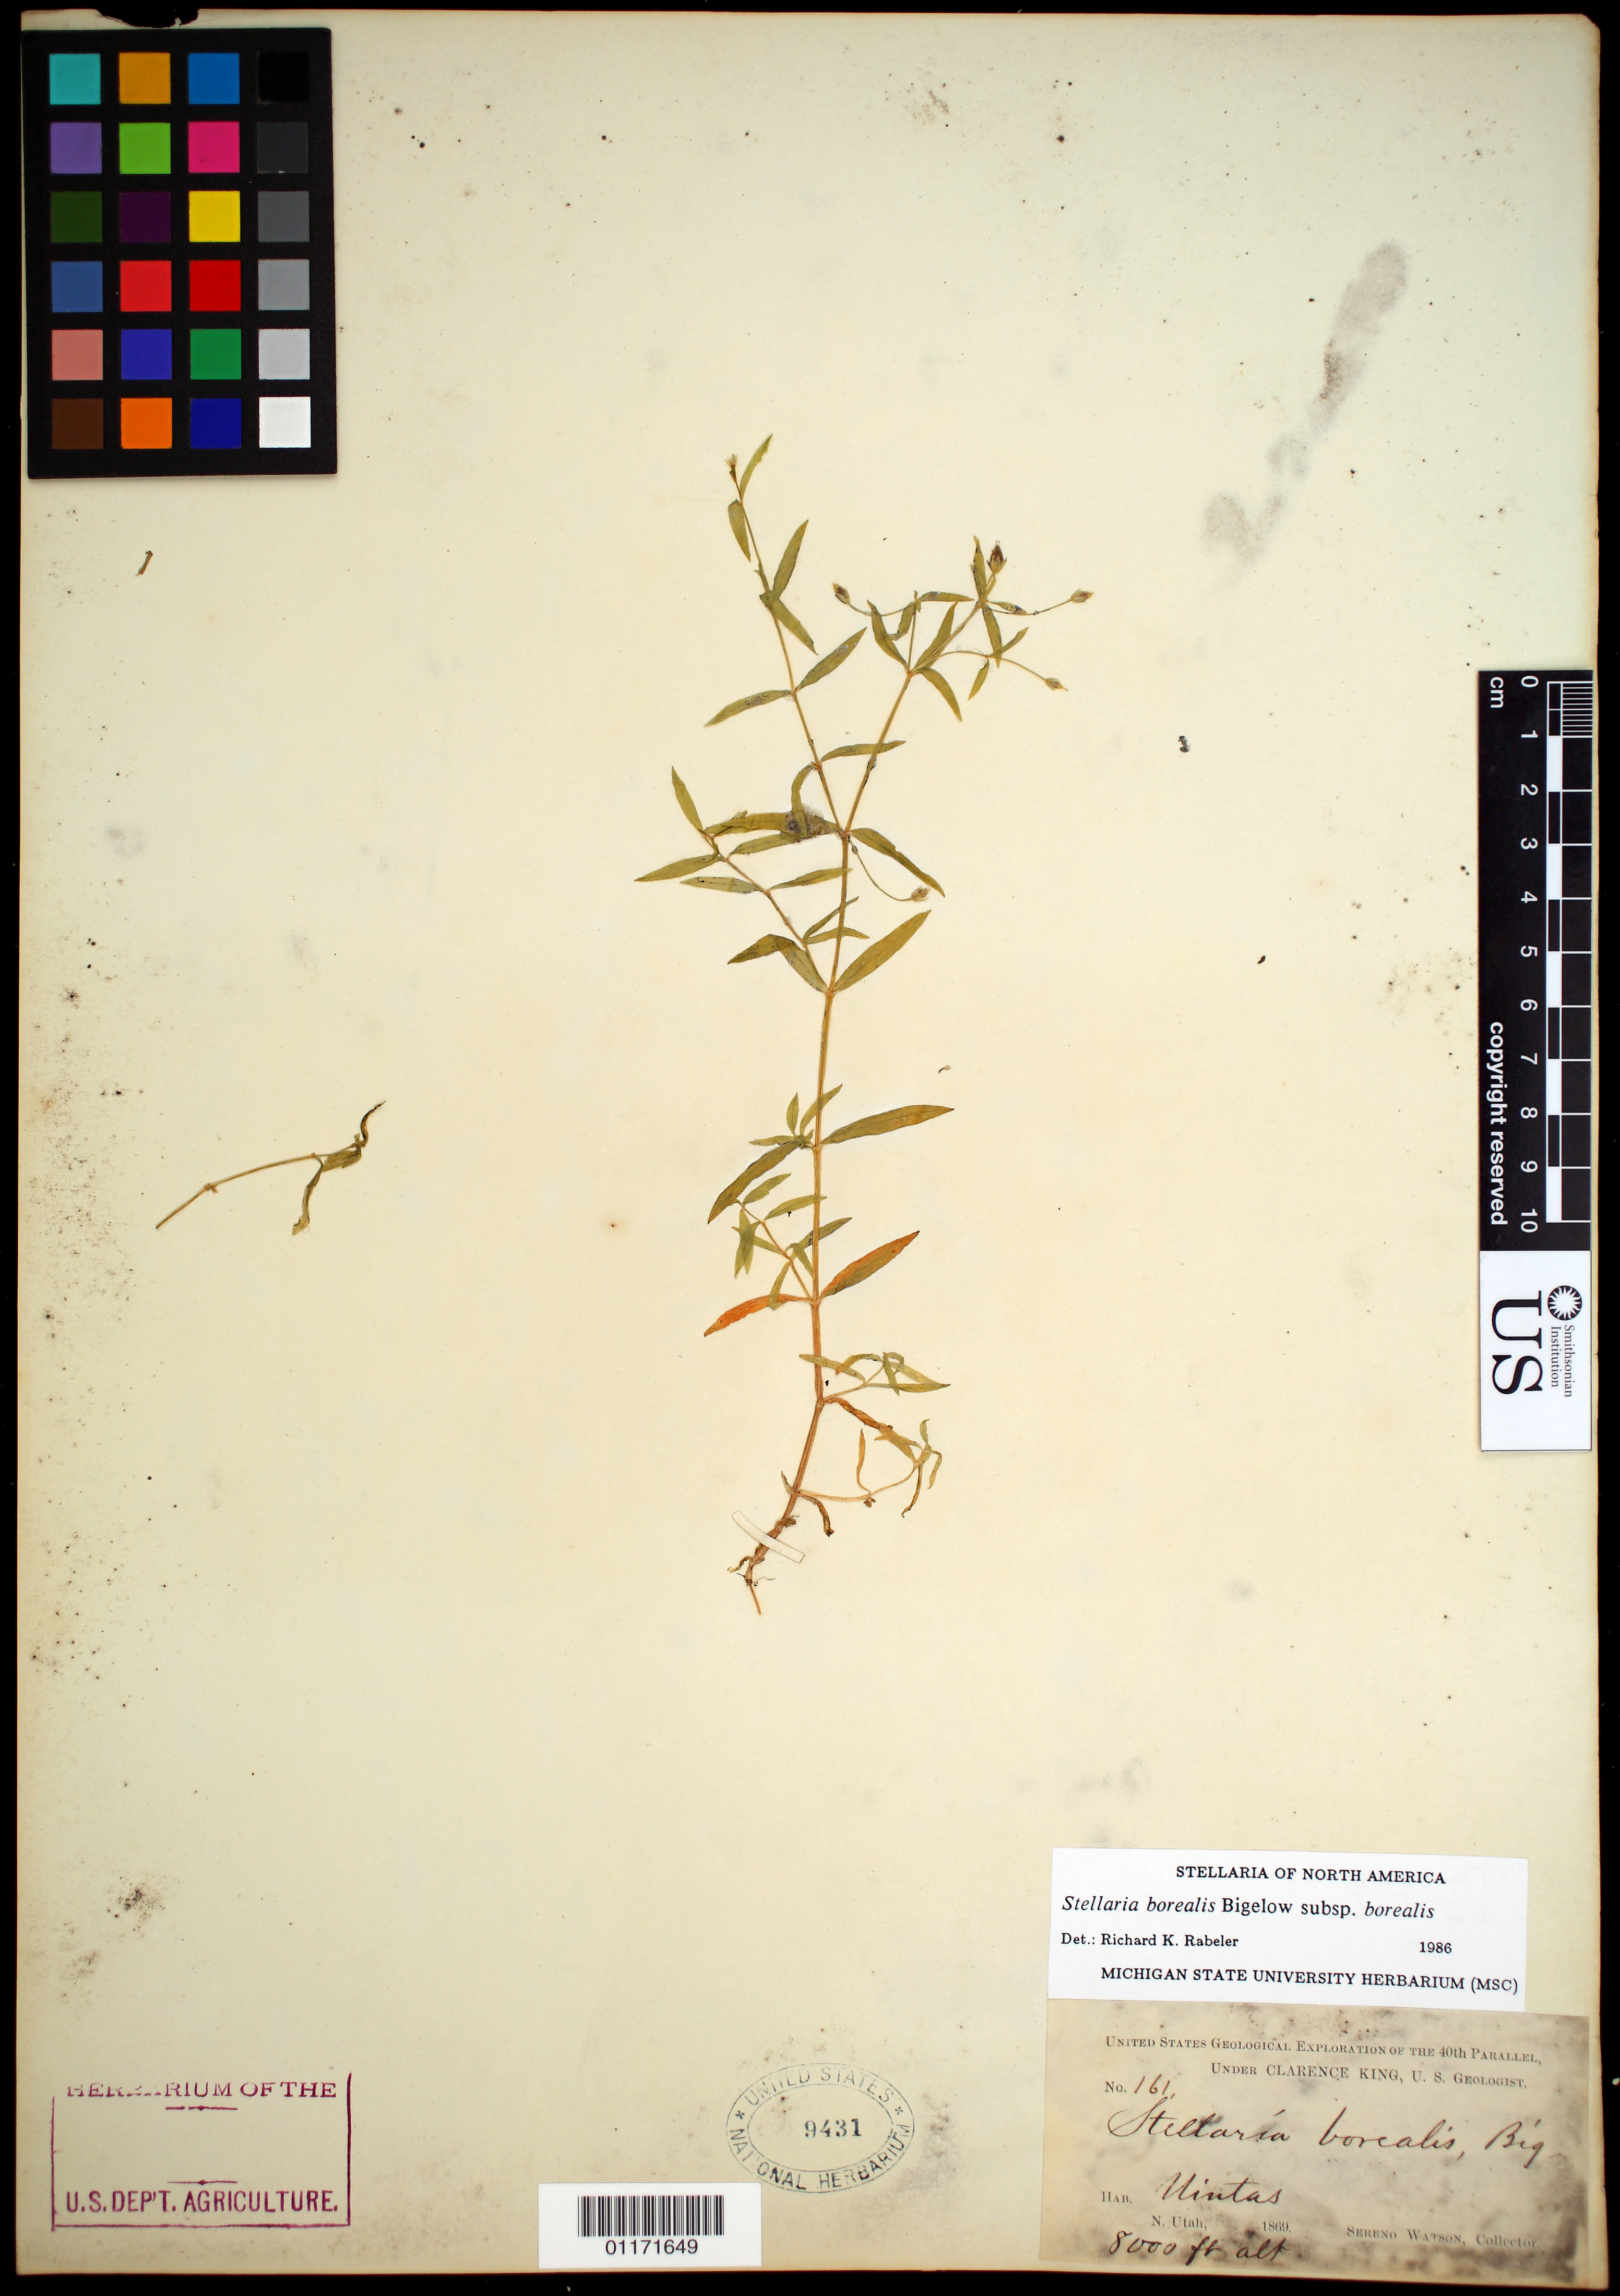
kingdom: Plantae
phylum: Tracheophyta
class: Magnoliopsida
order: Caryophyllales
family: Caryophyllaceae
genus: Stellaria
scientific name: Stellaria borealis subsp. borealis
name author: Bigelow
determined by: Rabeler, R. K.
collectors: S. Watson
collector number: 161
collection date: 1869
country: United States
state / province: Utah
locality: Uintas, N. Utah.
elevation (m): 2438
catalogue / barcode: US 9431